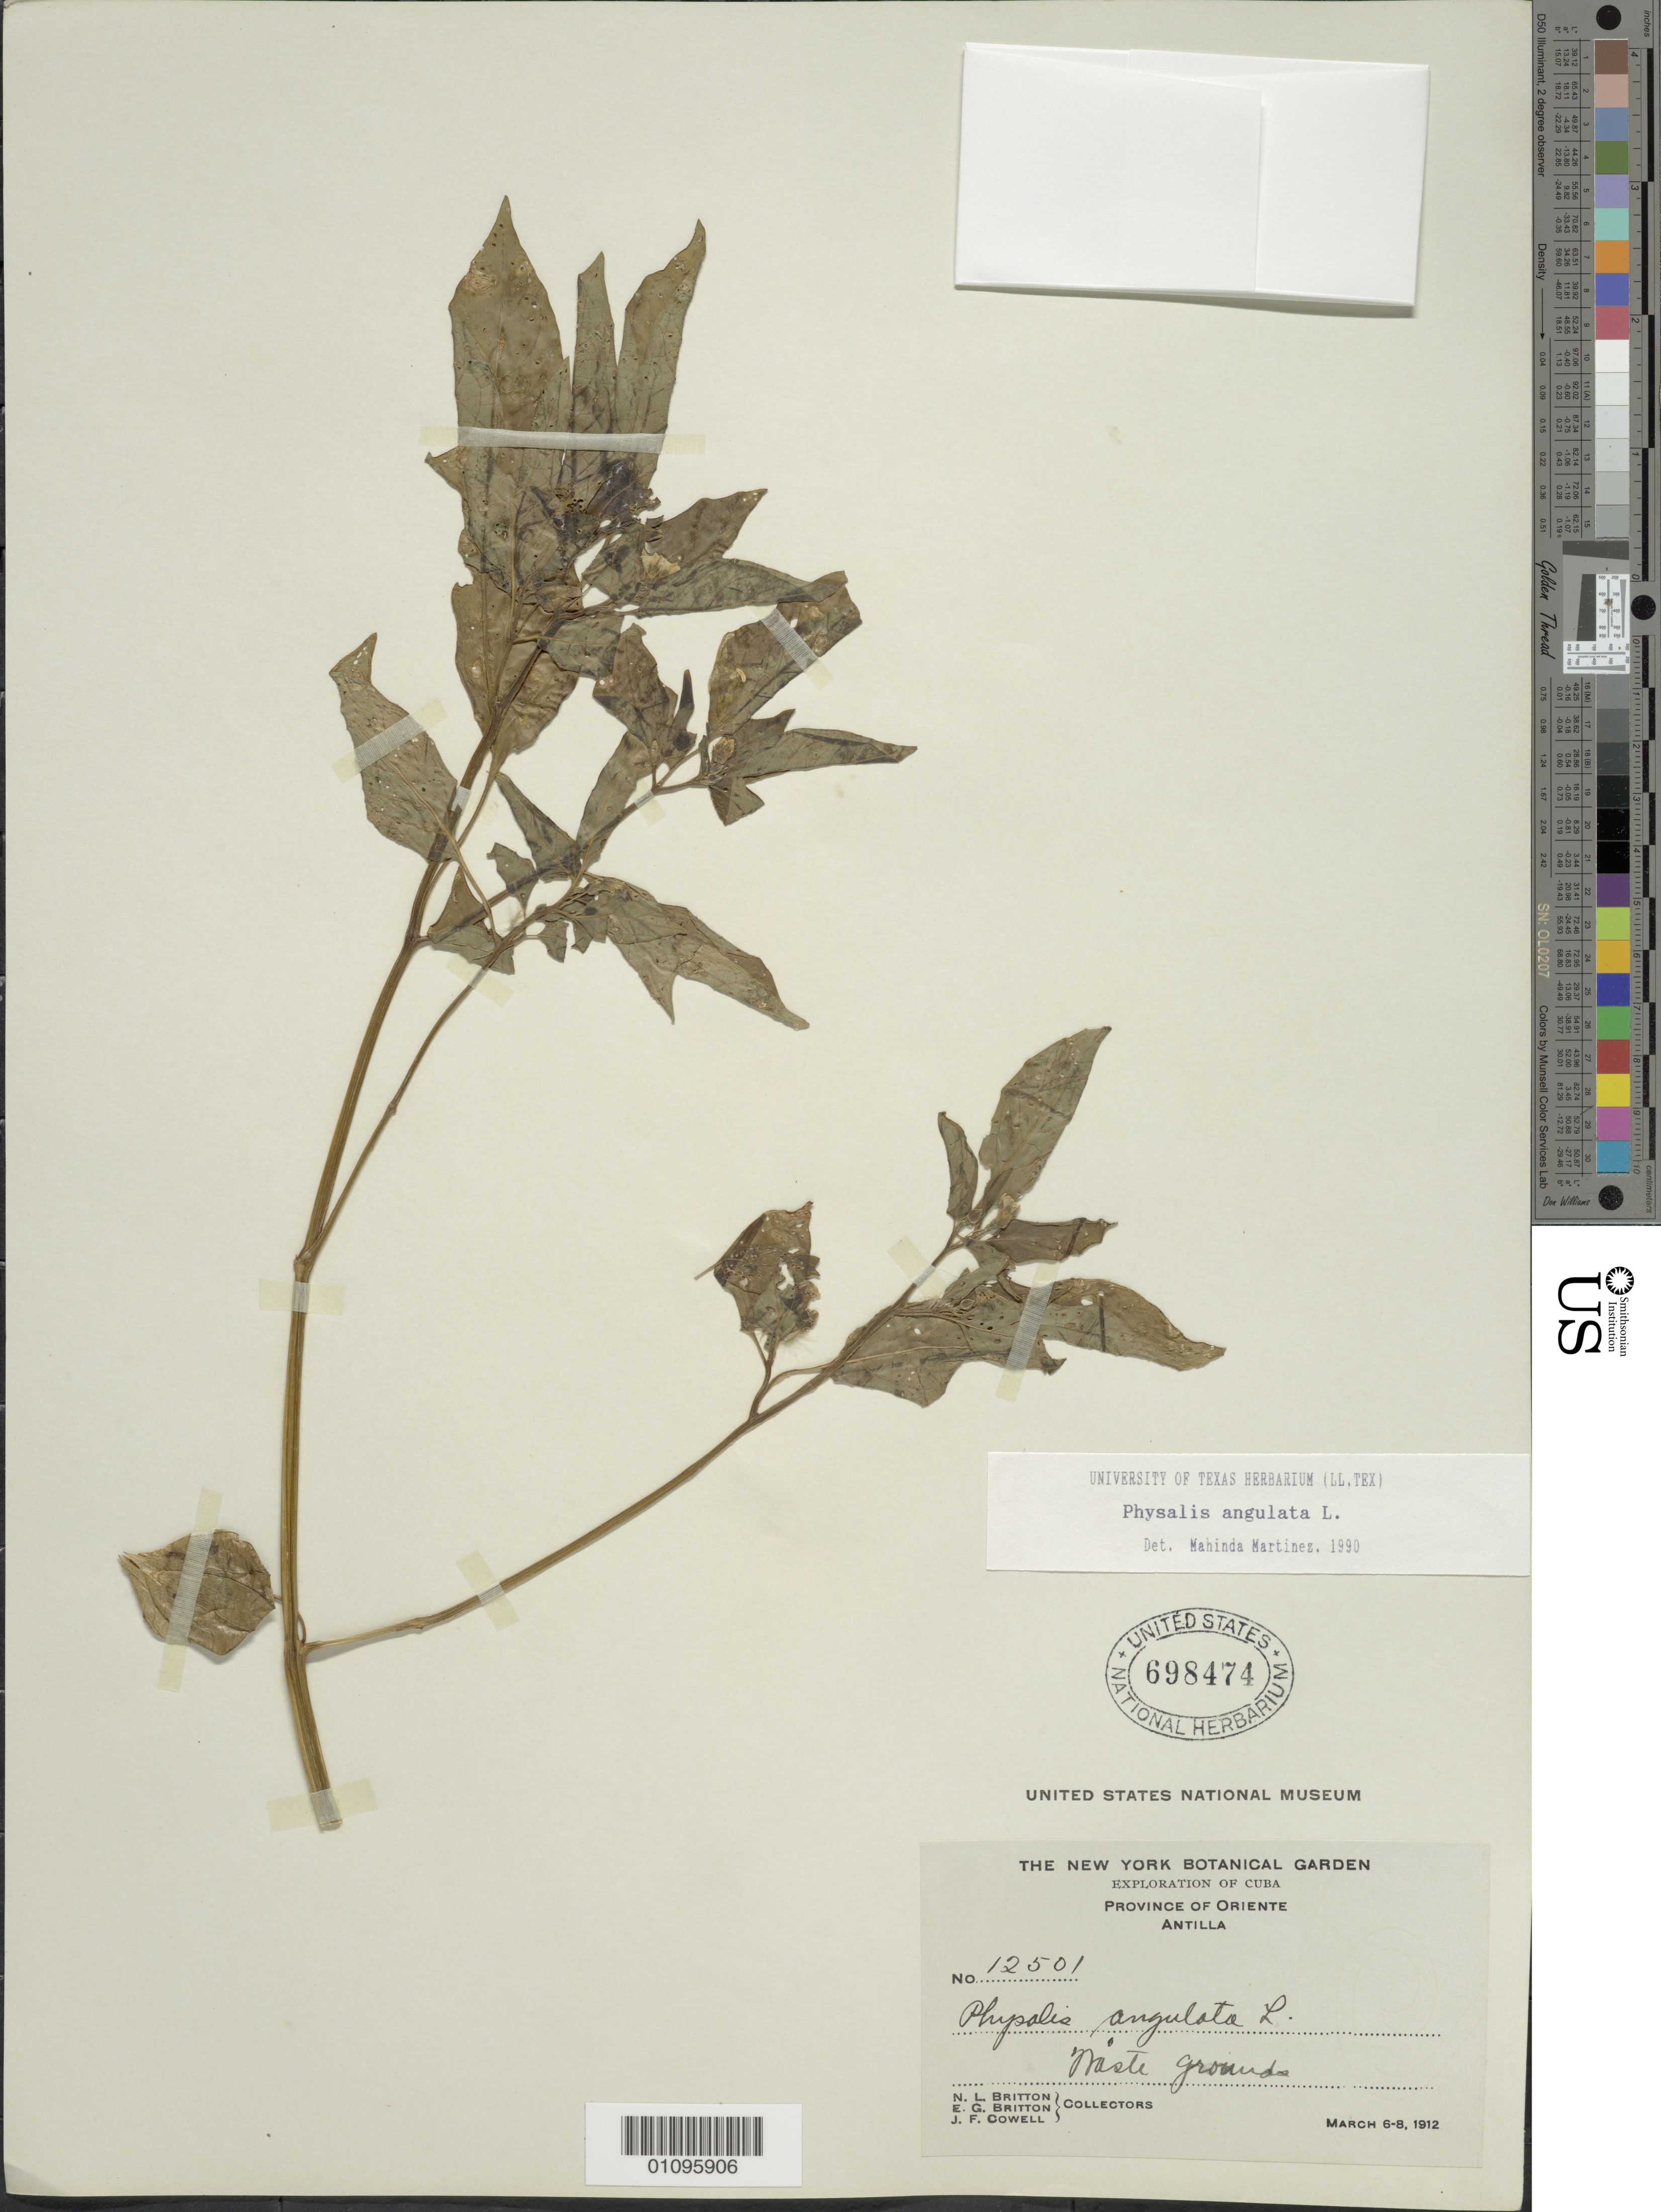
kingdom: Plantae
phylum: Tracheophyta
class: Magnoliopsida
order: Solanales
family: Solanaceae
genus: Physalis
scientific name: Physalis angulata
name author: L.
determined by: Martinez, M.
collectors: N. Britton, E. G. Britton & J. F. Cowell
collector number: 12501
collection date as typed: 06 Mar 1912 to 09 Mar 1912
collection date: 1912-03-06/1912-03-08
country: Cuba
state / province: Oriente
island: Cuba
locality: Antilla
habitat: Waste grounds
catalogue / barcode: US 698474